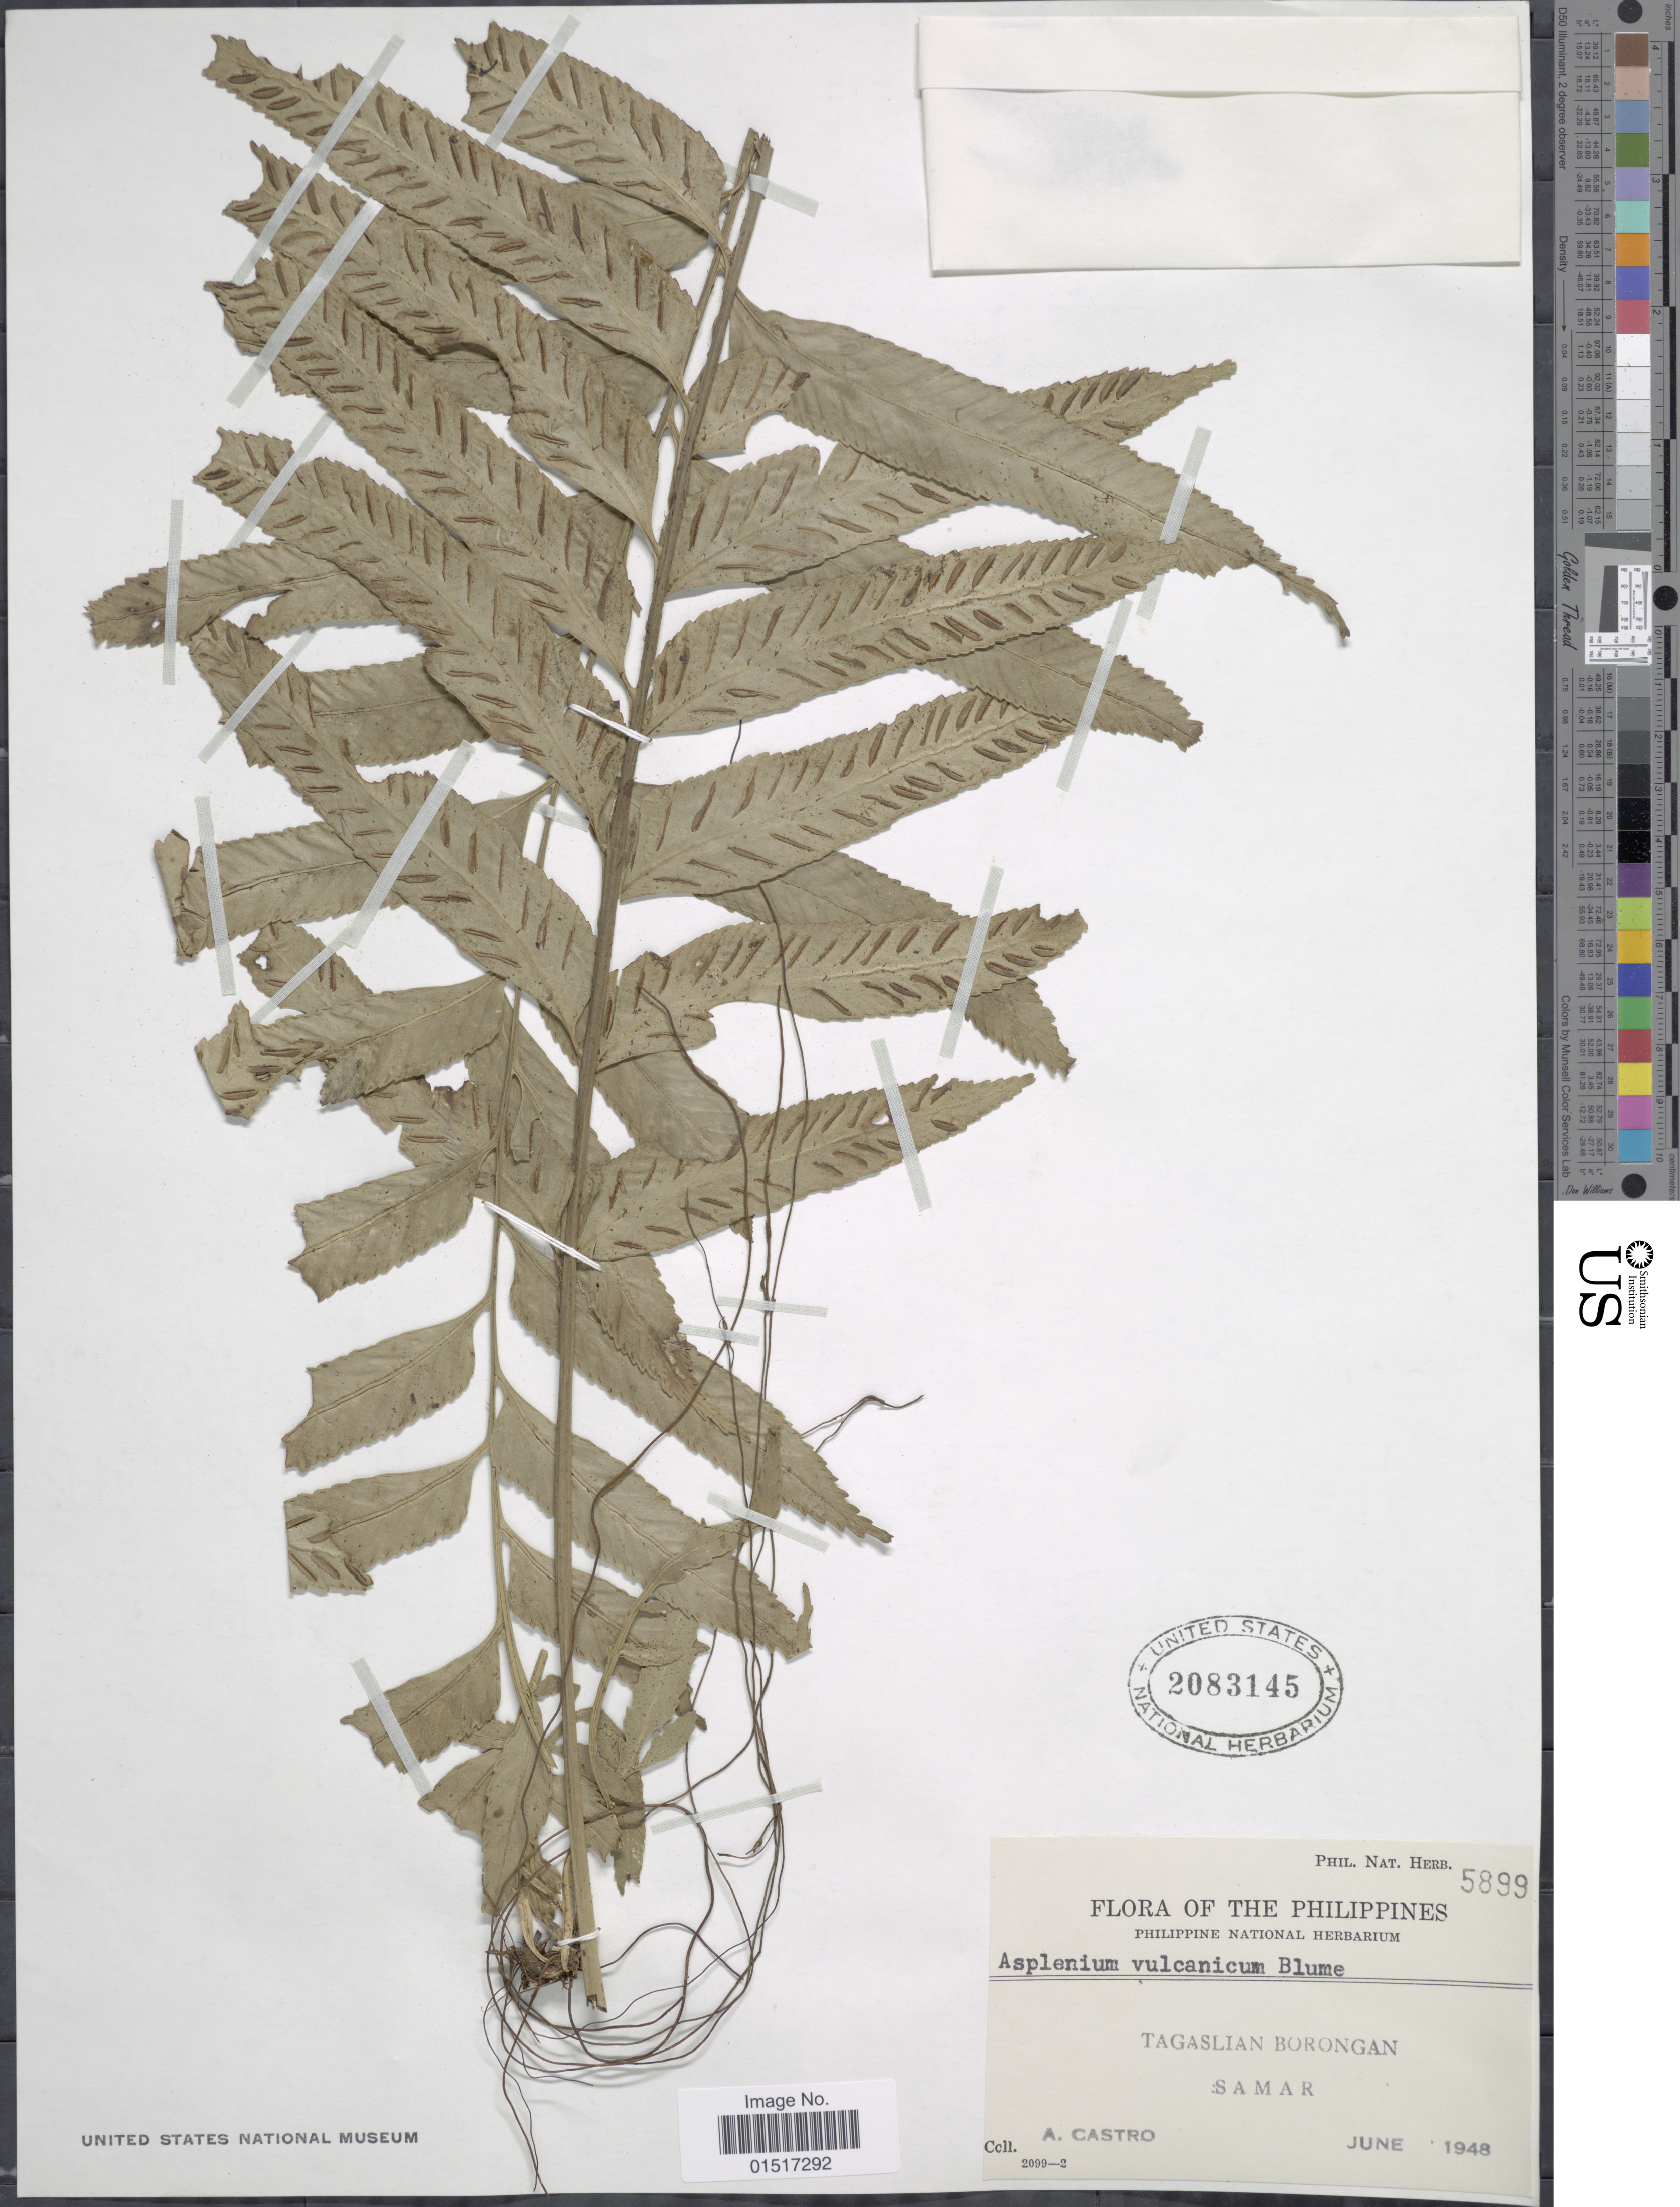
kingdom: Plantae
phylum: Tracheophyta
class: Polypodiopsida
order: Polypodiales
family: Aspleniaceae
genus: Asplenium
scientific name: Asplenium vulcanicum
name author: Blume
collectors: A. Castro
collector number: Phil. Nat. Herb. 5899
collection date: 1948-06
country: Philippines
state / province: Eastern Visayas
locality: Tagaslian Borongan: Samar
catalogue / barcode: US 2083145